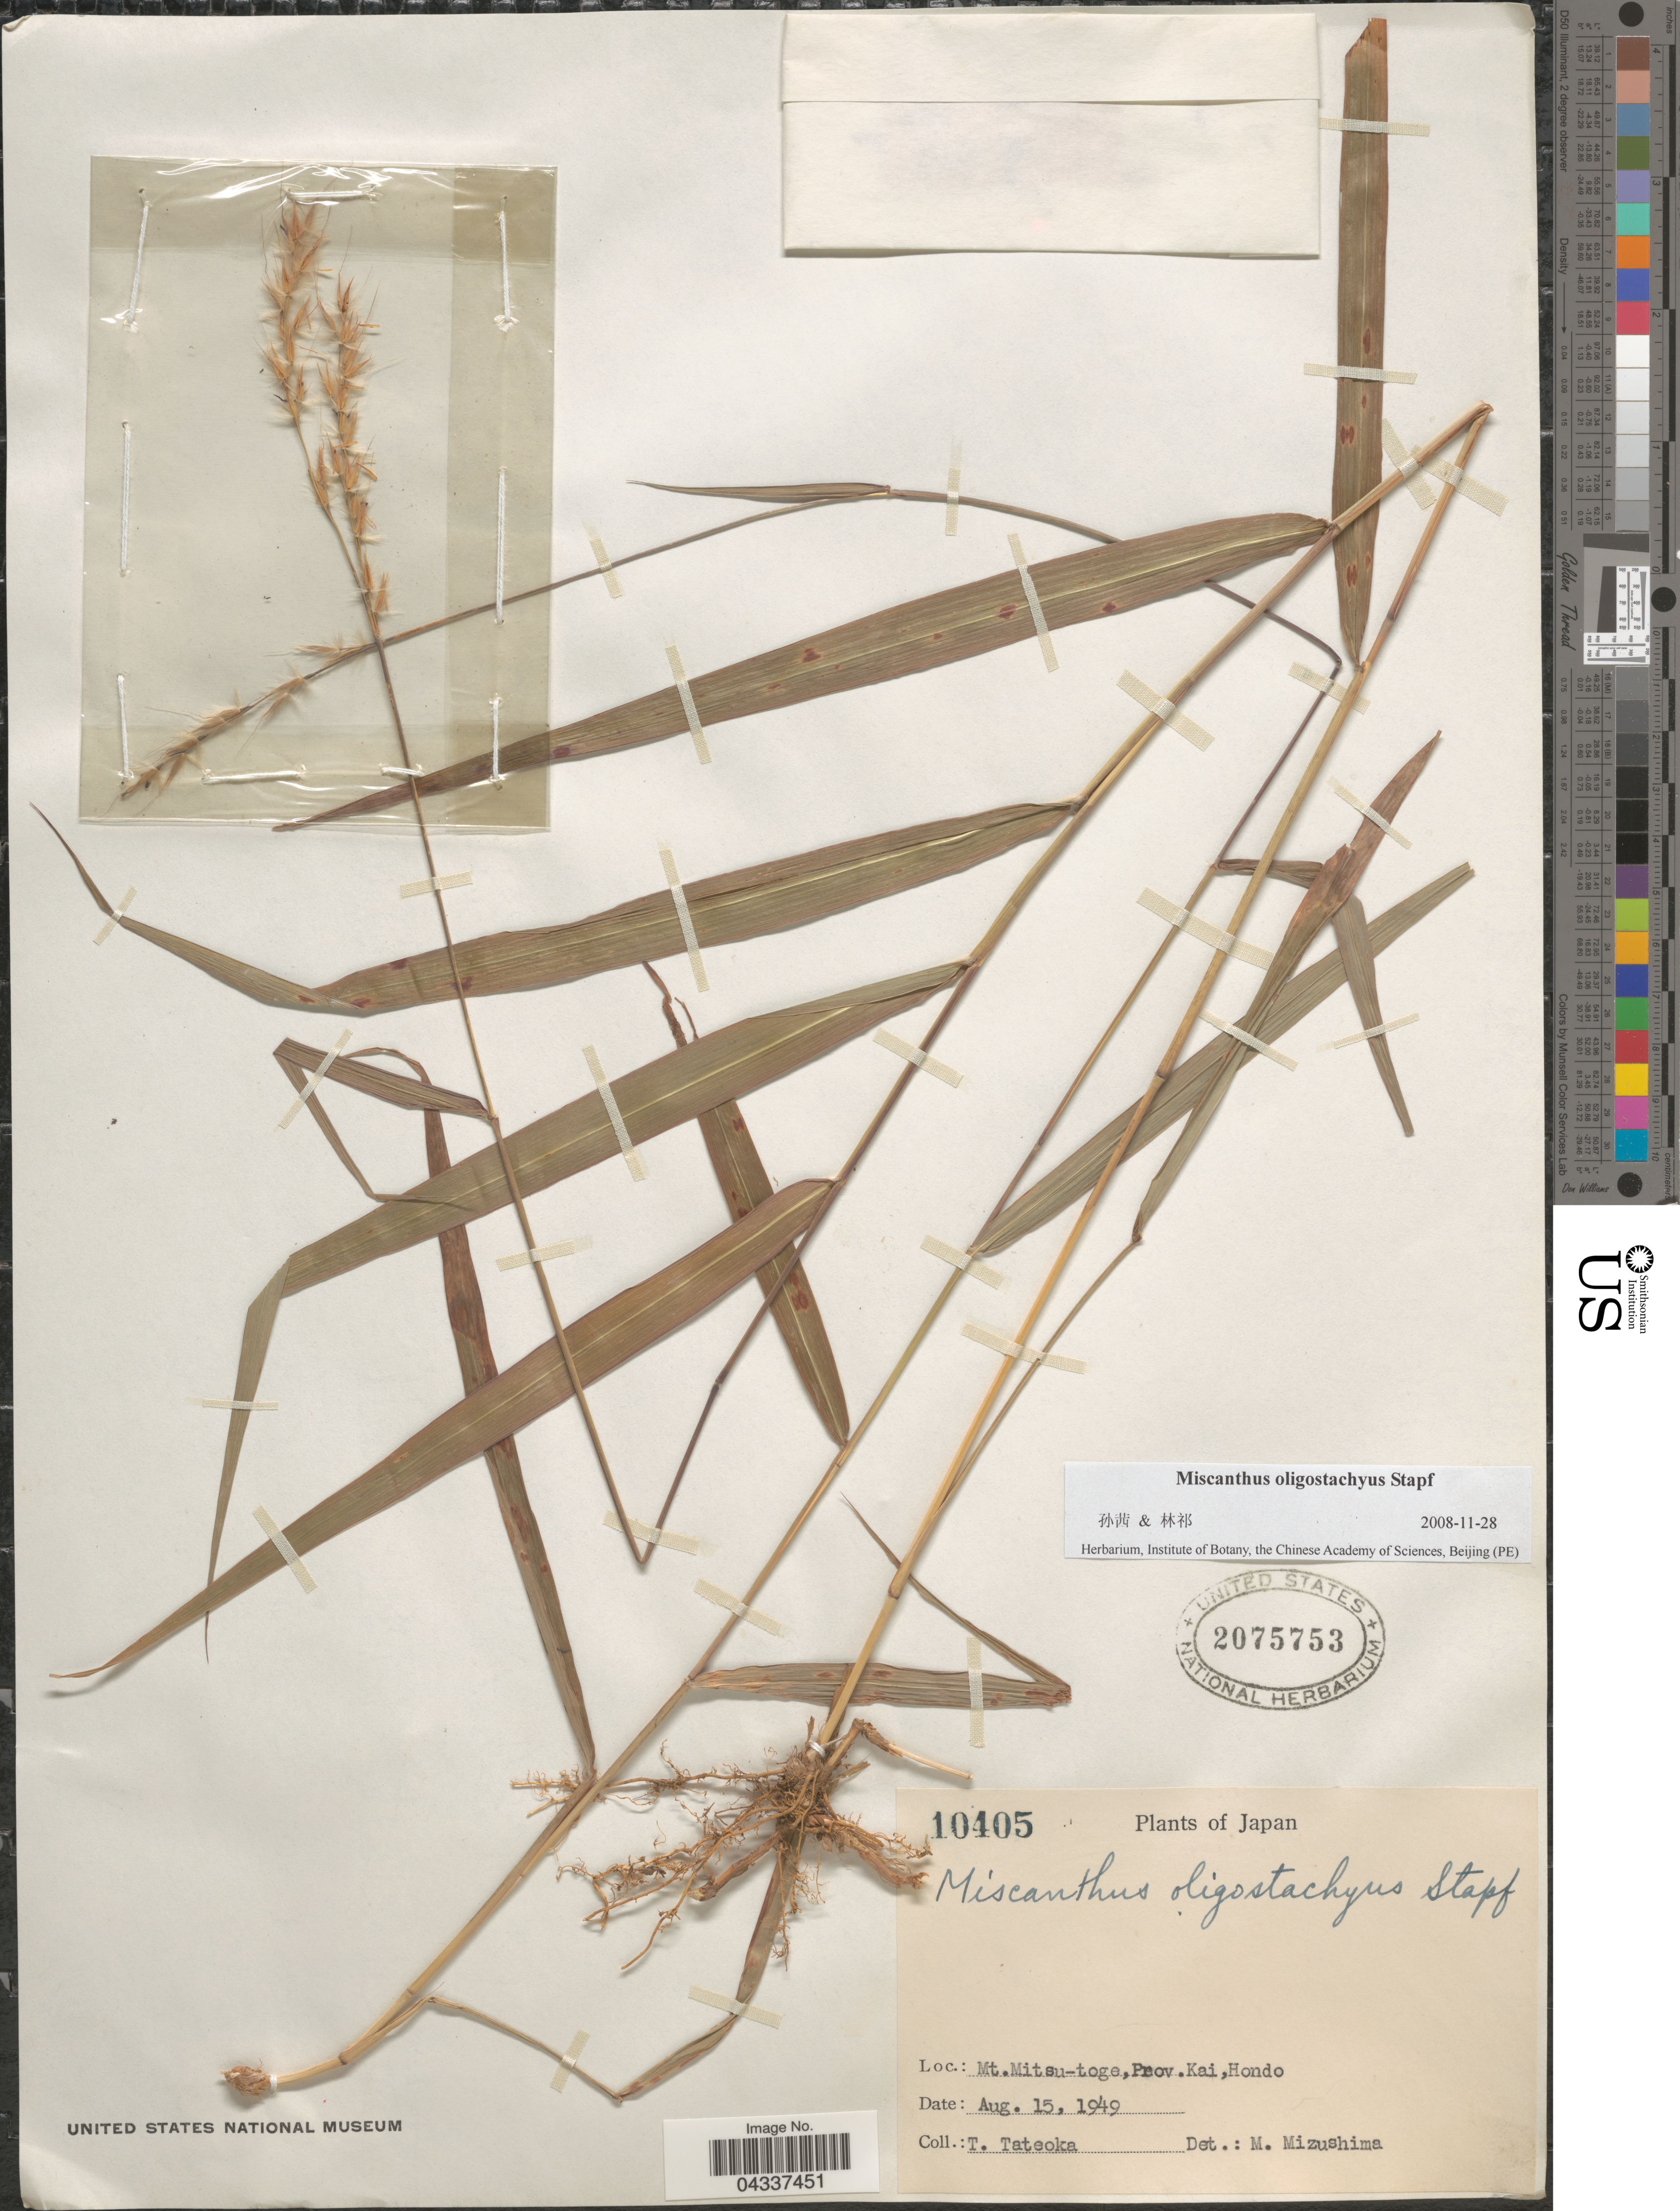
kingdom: Plantae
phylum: Tracheophyta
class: Liliopsida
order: Poales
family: Poaceae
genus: Miscanthus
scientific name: Miscanthus oligostachyus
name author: Stapf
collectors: T. Tateoka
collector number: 10405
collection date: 1949-08-15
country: Japan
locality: Mt. Mitsu-toge, Prov. Kai, Hondo.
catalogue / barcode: US 2075753